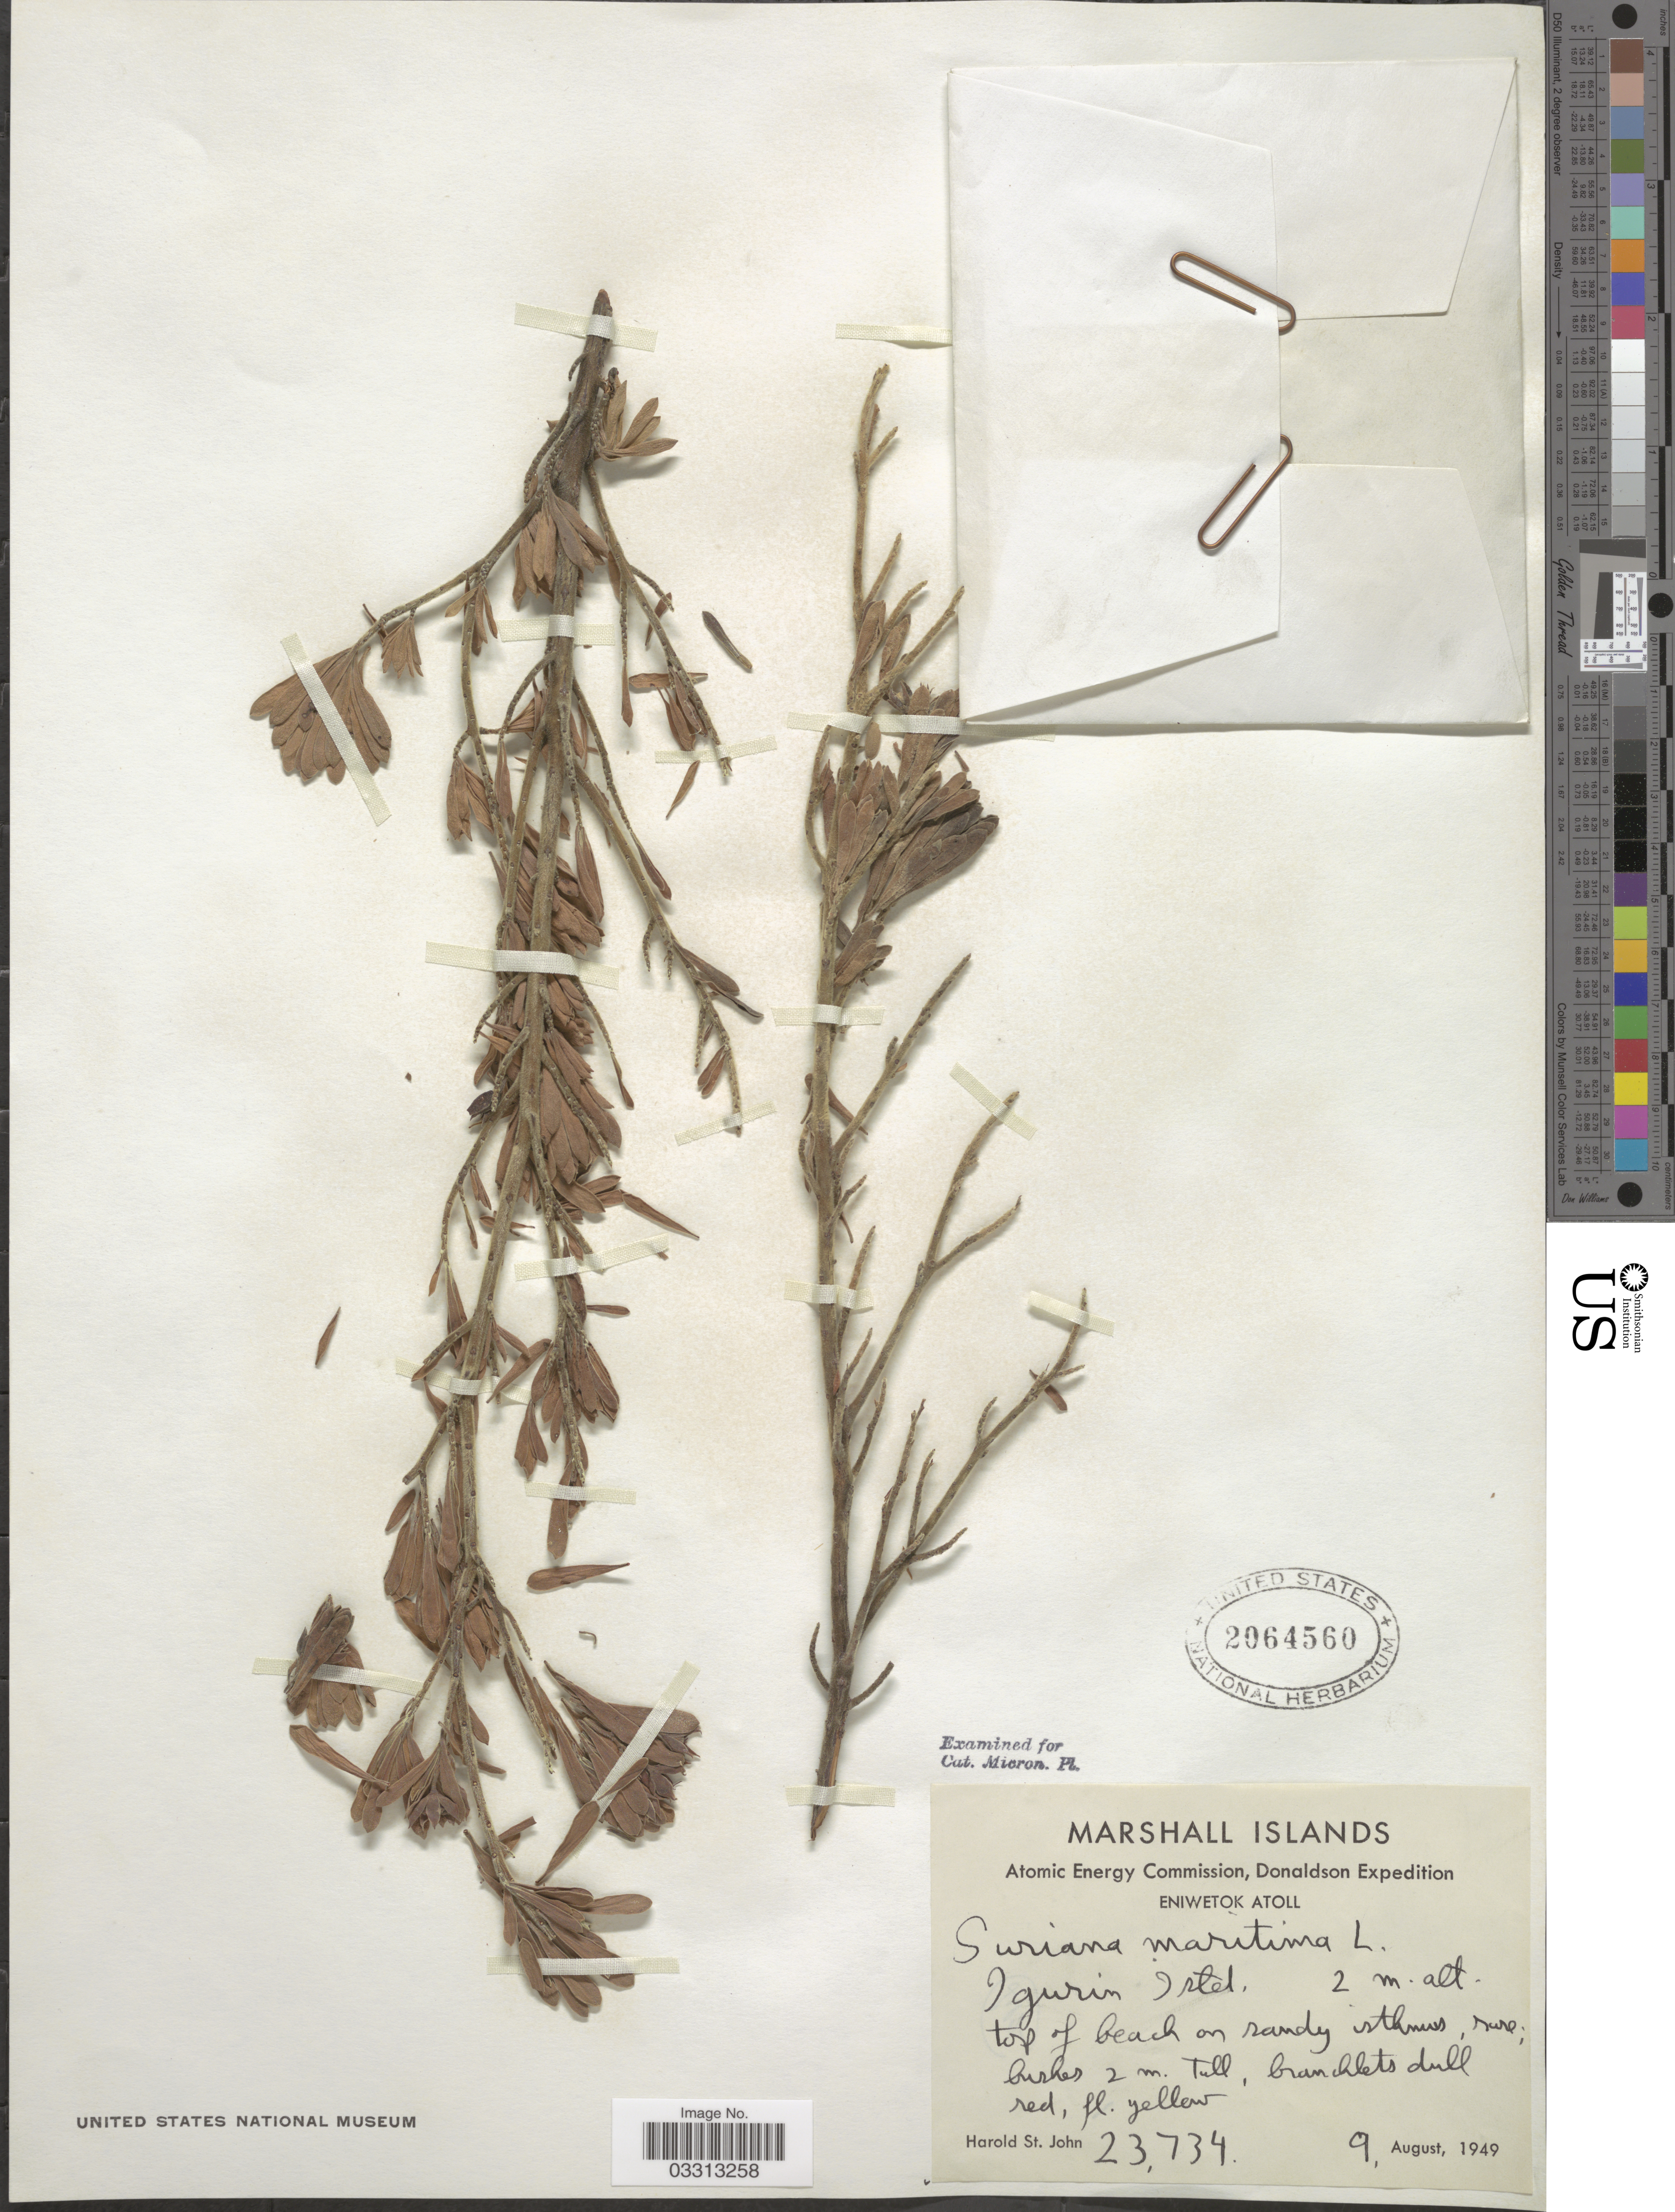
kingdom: Plantae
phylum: Tracheophyta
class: Magnoliopsida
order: Fabales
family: Surianaceae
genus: Suriana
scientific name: Suriana maritima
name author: L.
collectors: H. St. John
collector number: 23734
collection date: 1949-08-09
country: Marshall Islands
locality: Eniwetok Atoll. Igurin Islet.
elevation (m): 2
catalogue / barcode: US 2064560